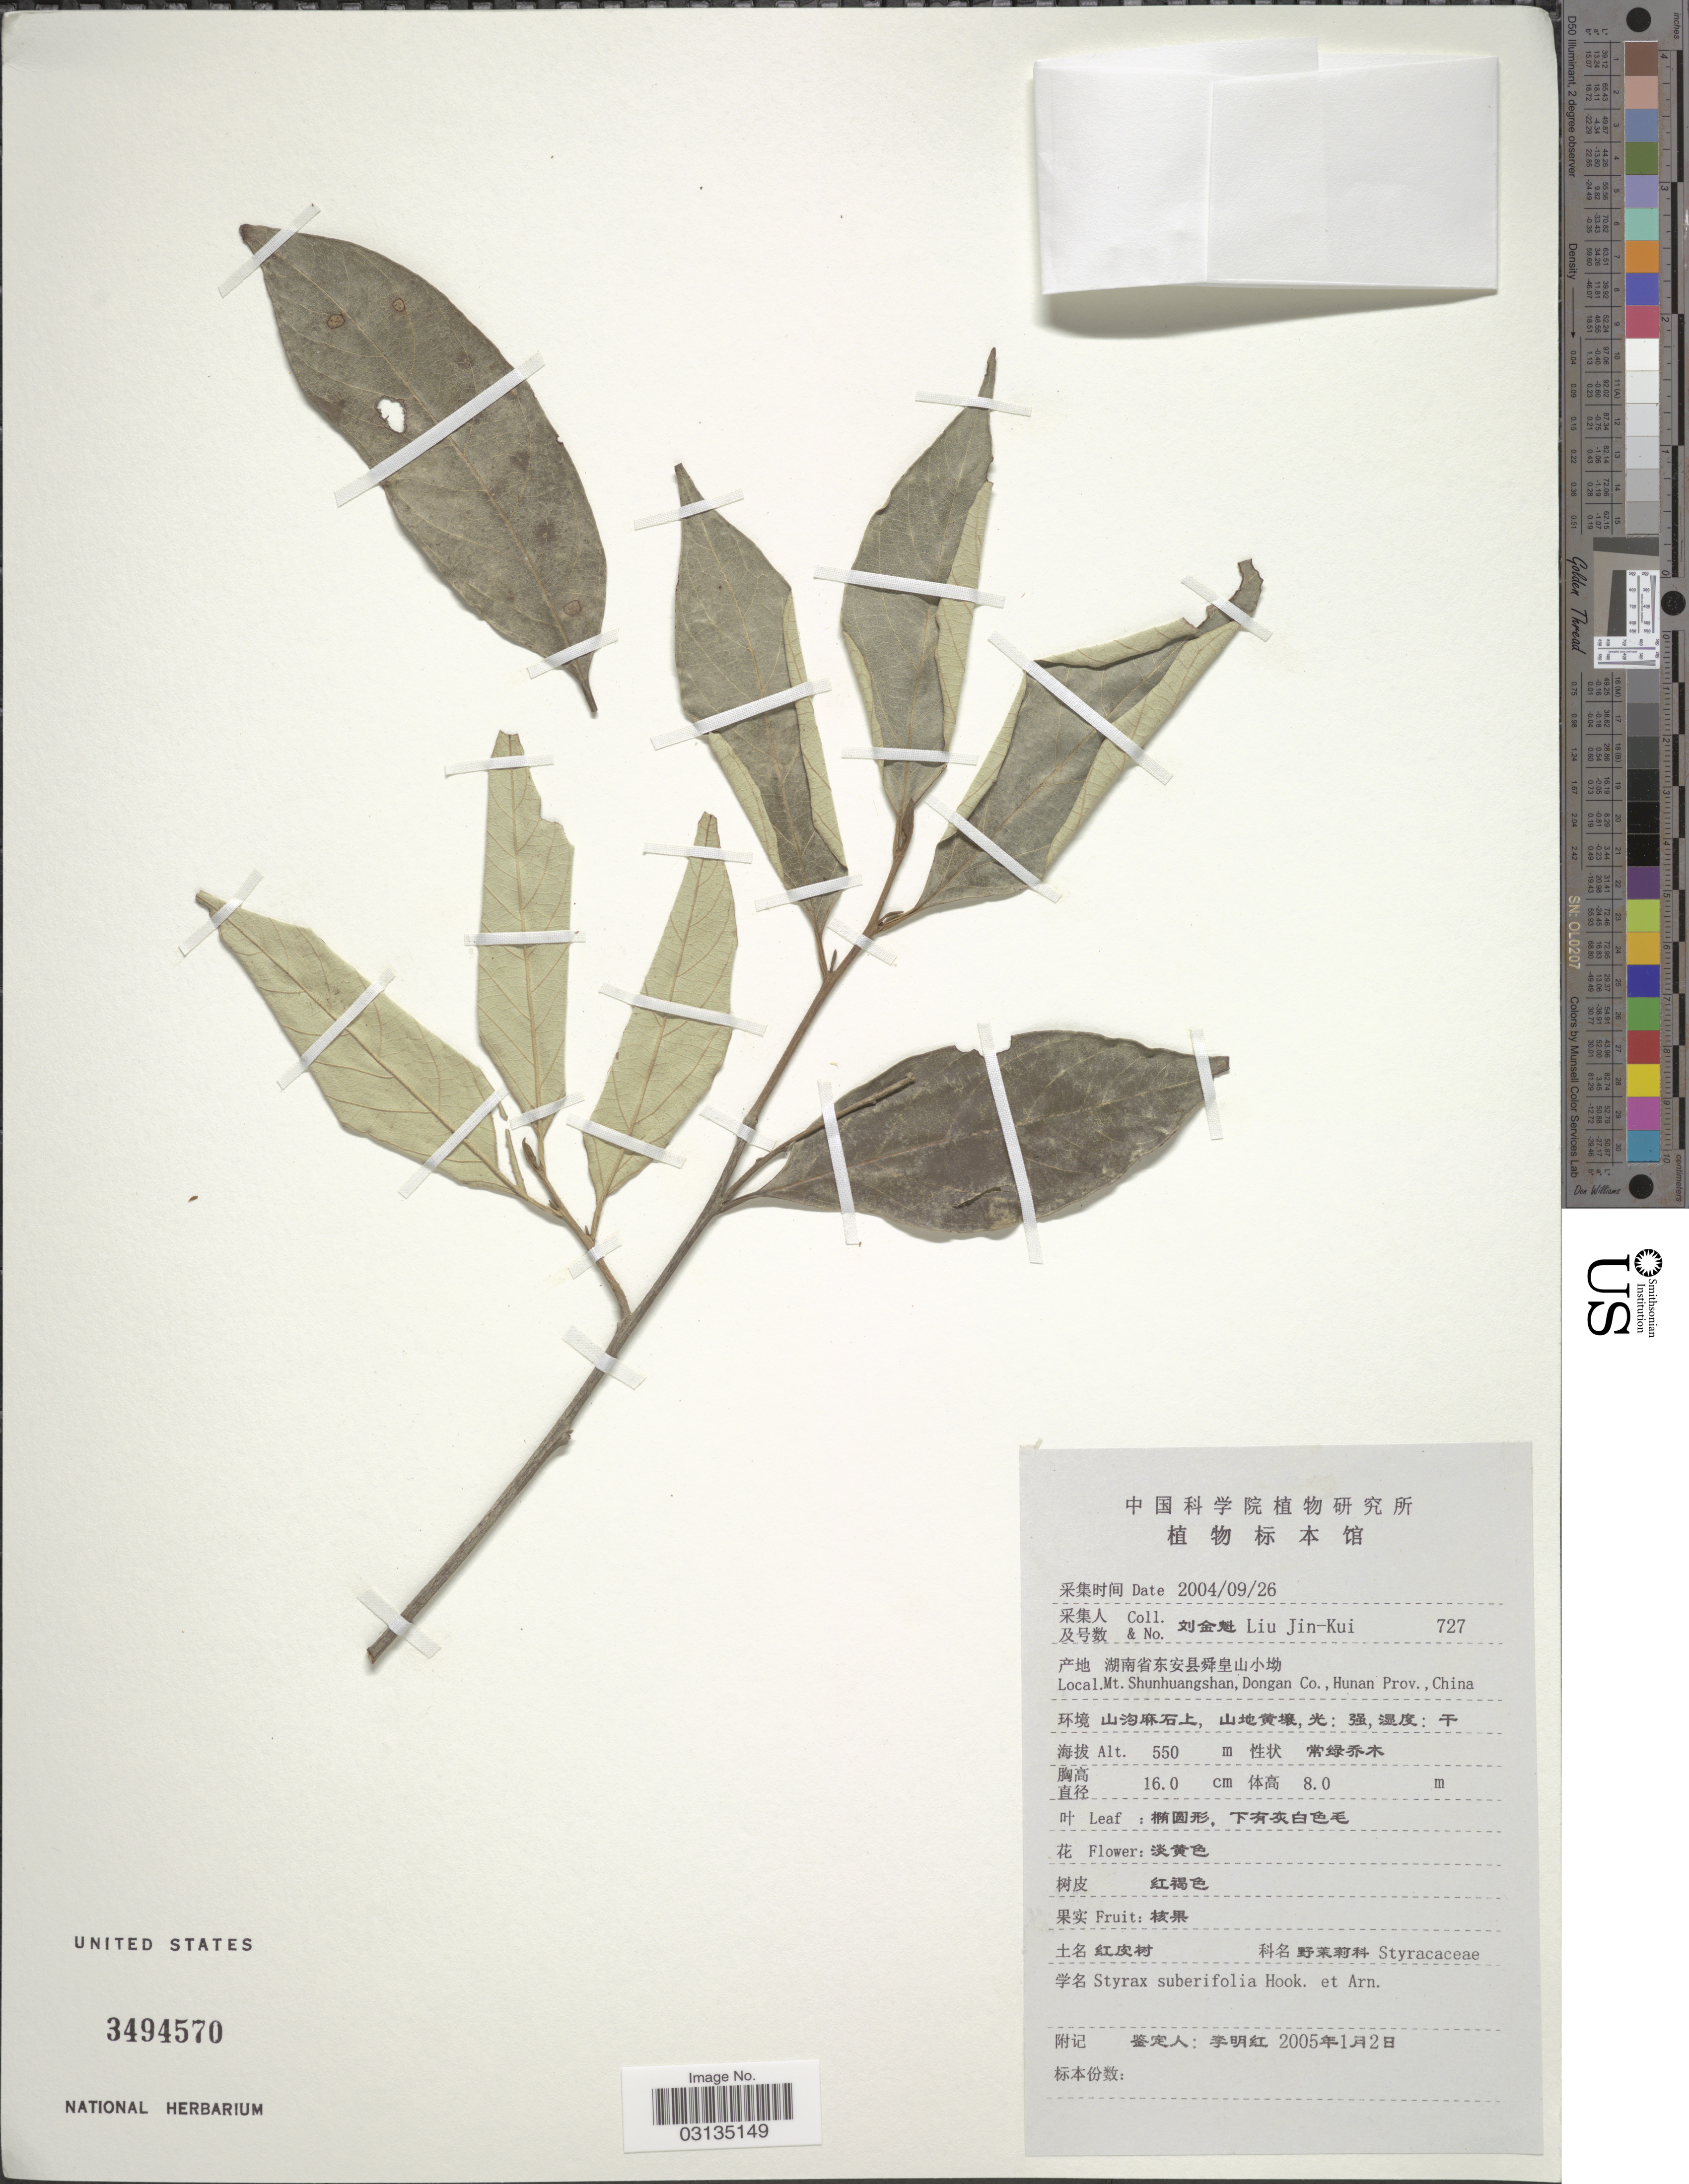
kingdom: Plantae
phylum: Tracheophyta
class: Magnoliopsida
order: Ericales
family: Styracaceae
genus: Styrax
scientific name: Styrax suberifolius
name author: Hook. & Arn.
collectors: Liu Jin-Kui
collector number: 727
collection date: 2004-09-26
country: China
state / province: Hunan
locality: Mt. Shunhuangshan, Dongan Co., Hunan Prov., China.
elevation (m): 550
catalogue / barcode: US 3494570